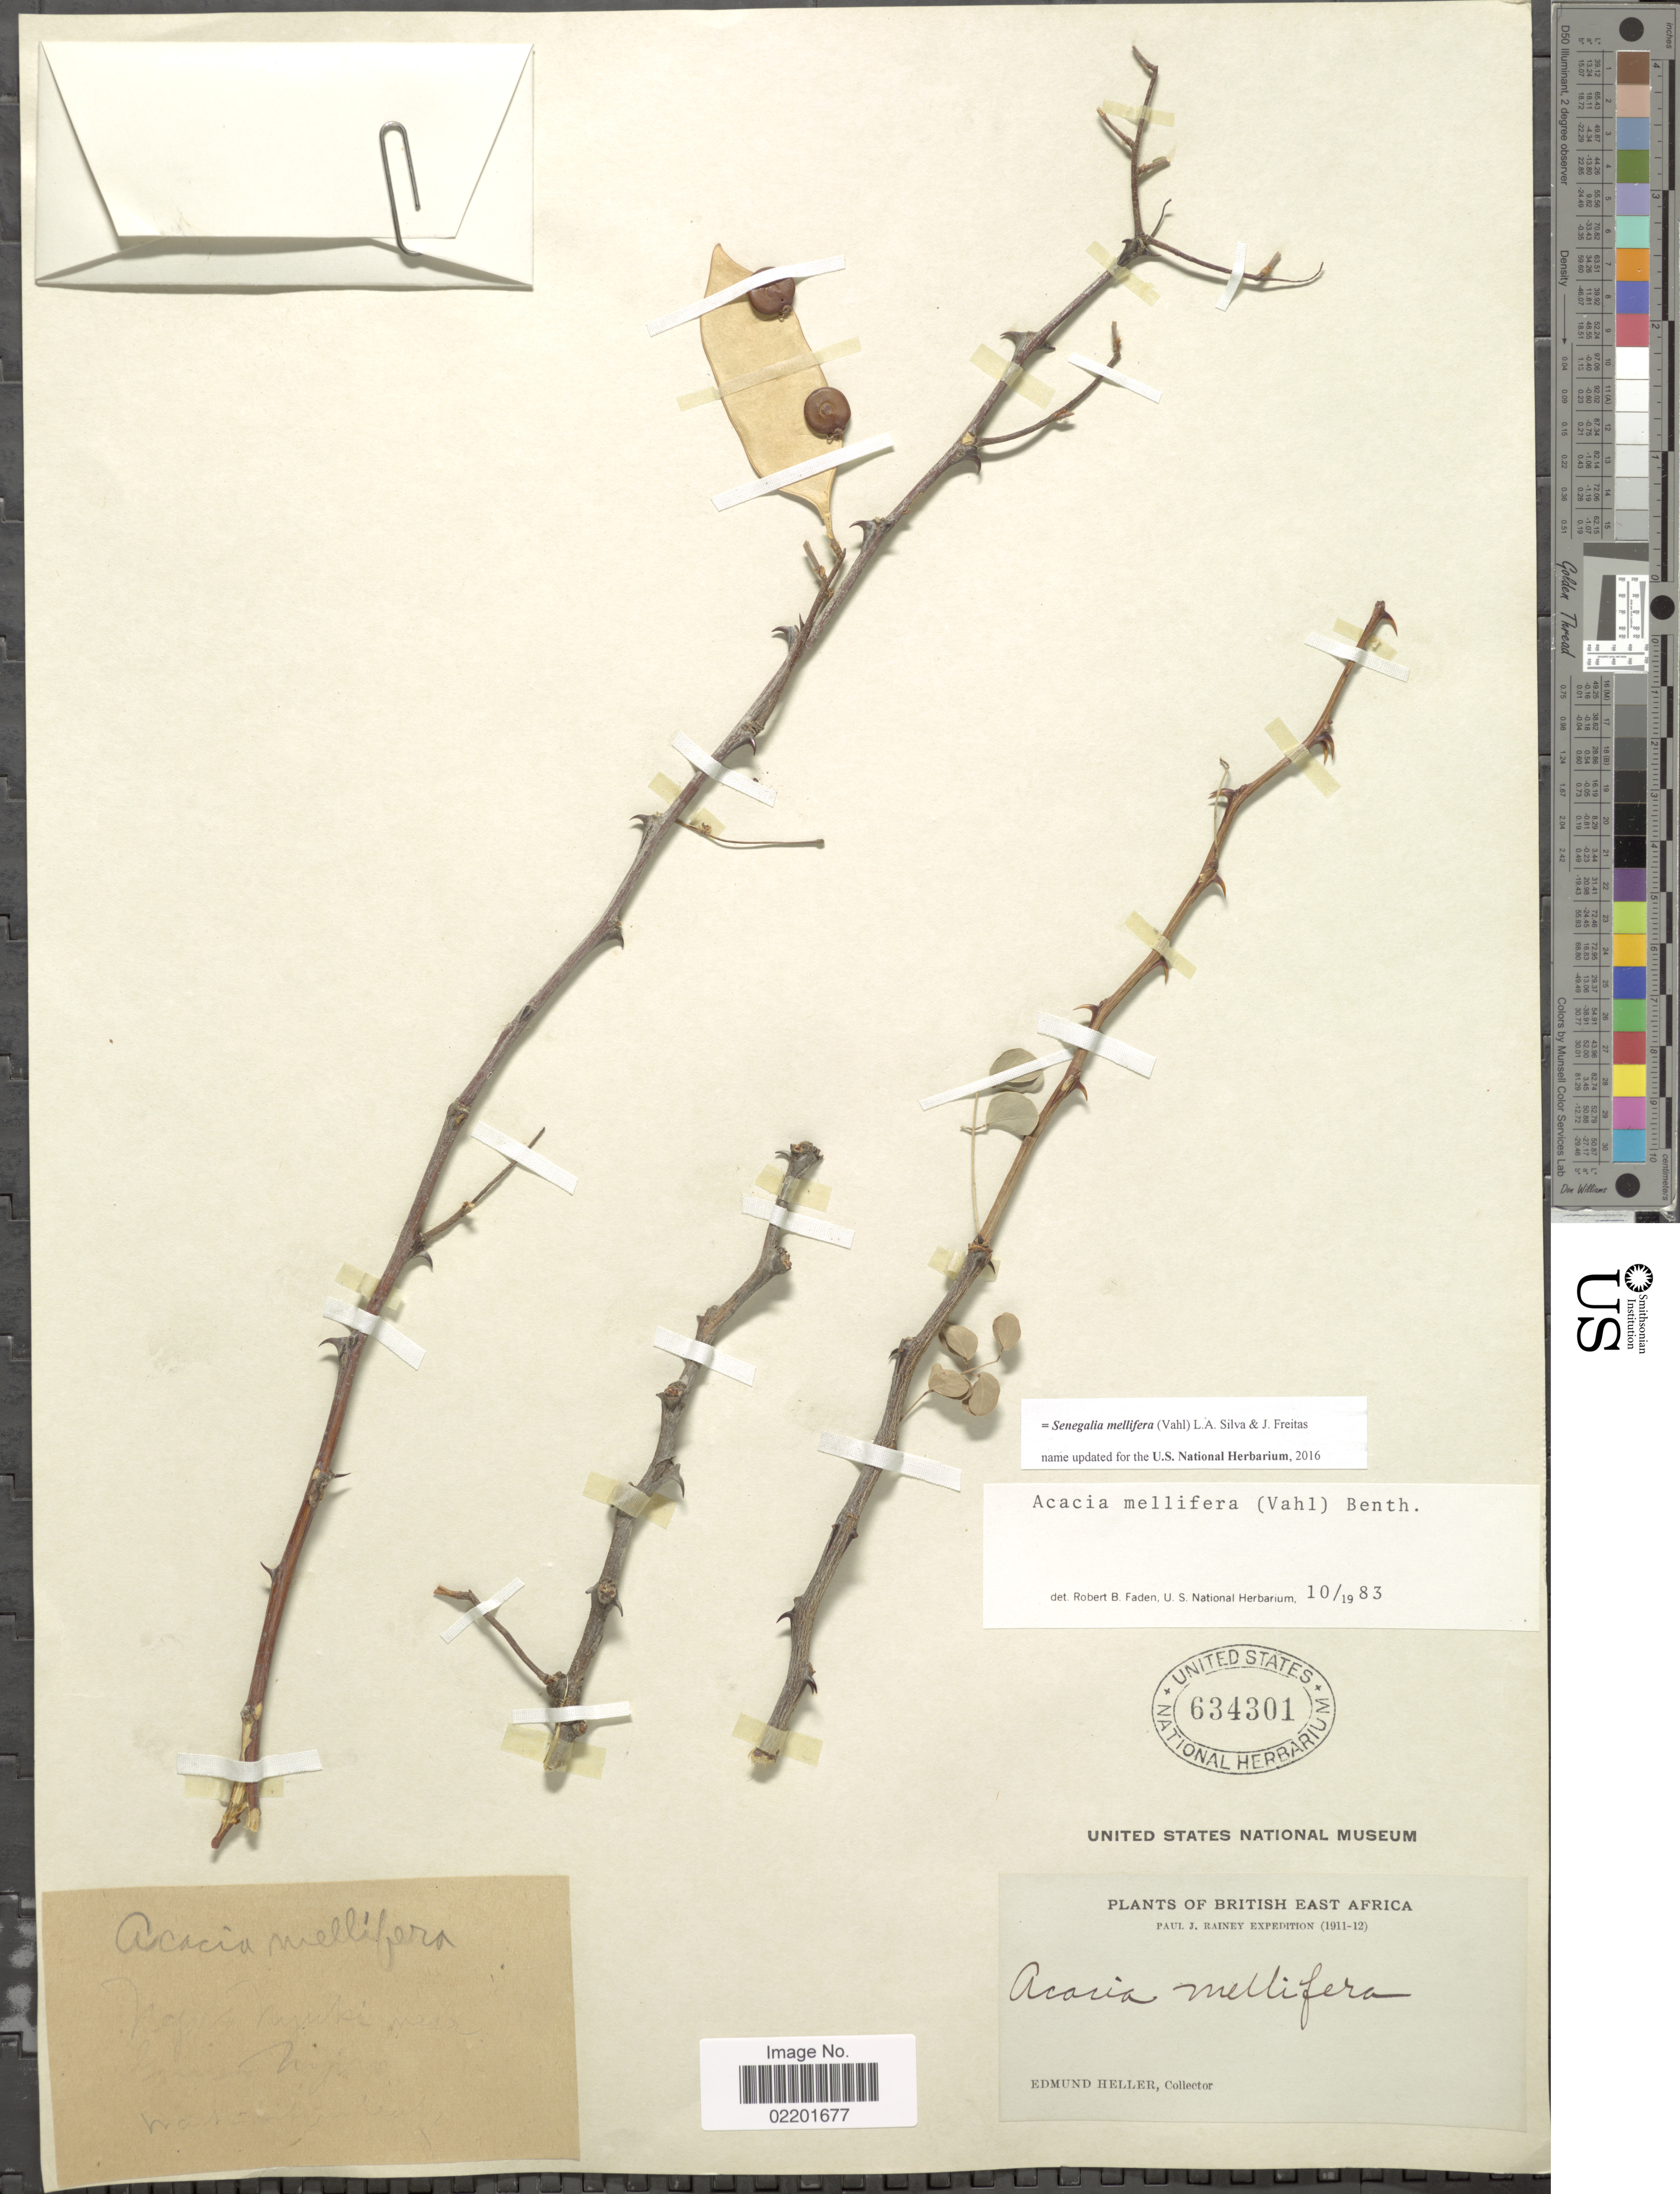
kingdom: Plantae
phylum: Tracheophyta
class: Magnoliopsida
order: Fabales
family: Fabaceae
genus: Senegalia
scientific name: Senegalia mellifera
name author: (Vahl) Seigler & Ebinger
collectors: E. Heller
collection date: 1911/1912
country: Kenya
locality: British East Africa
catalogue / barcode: US 634301